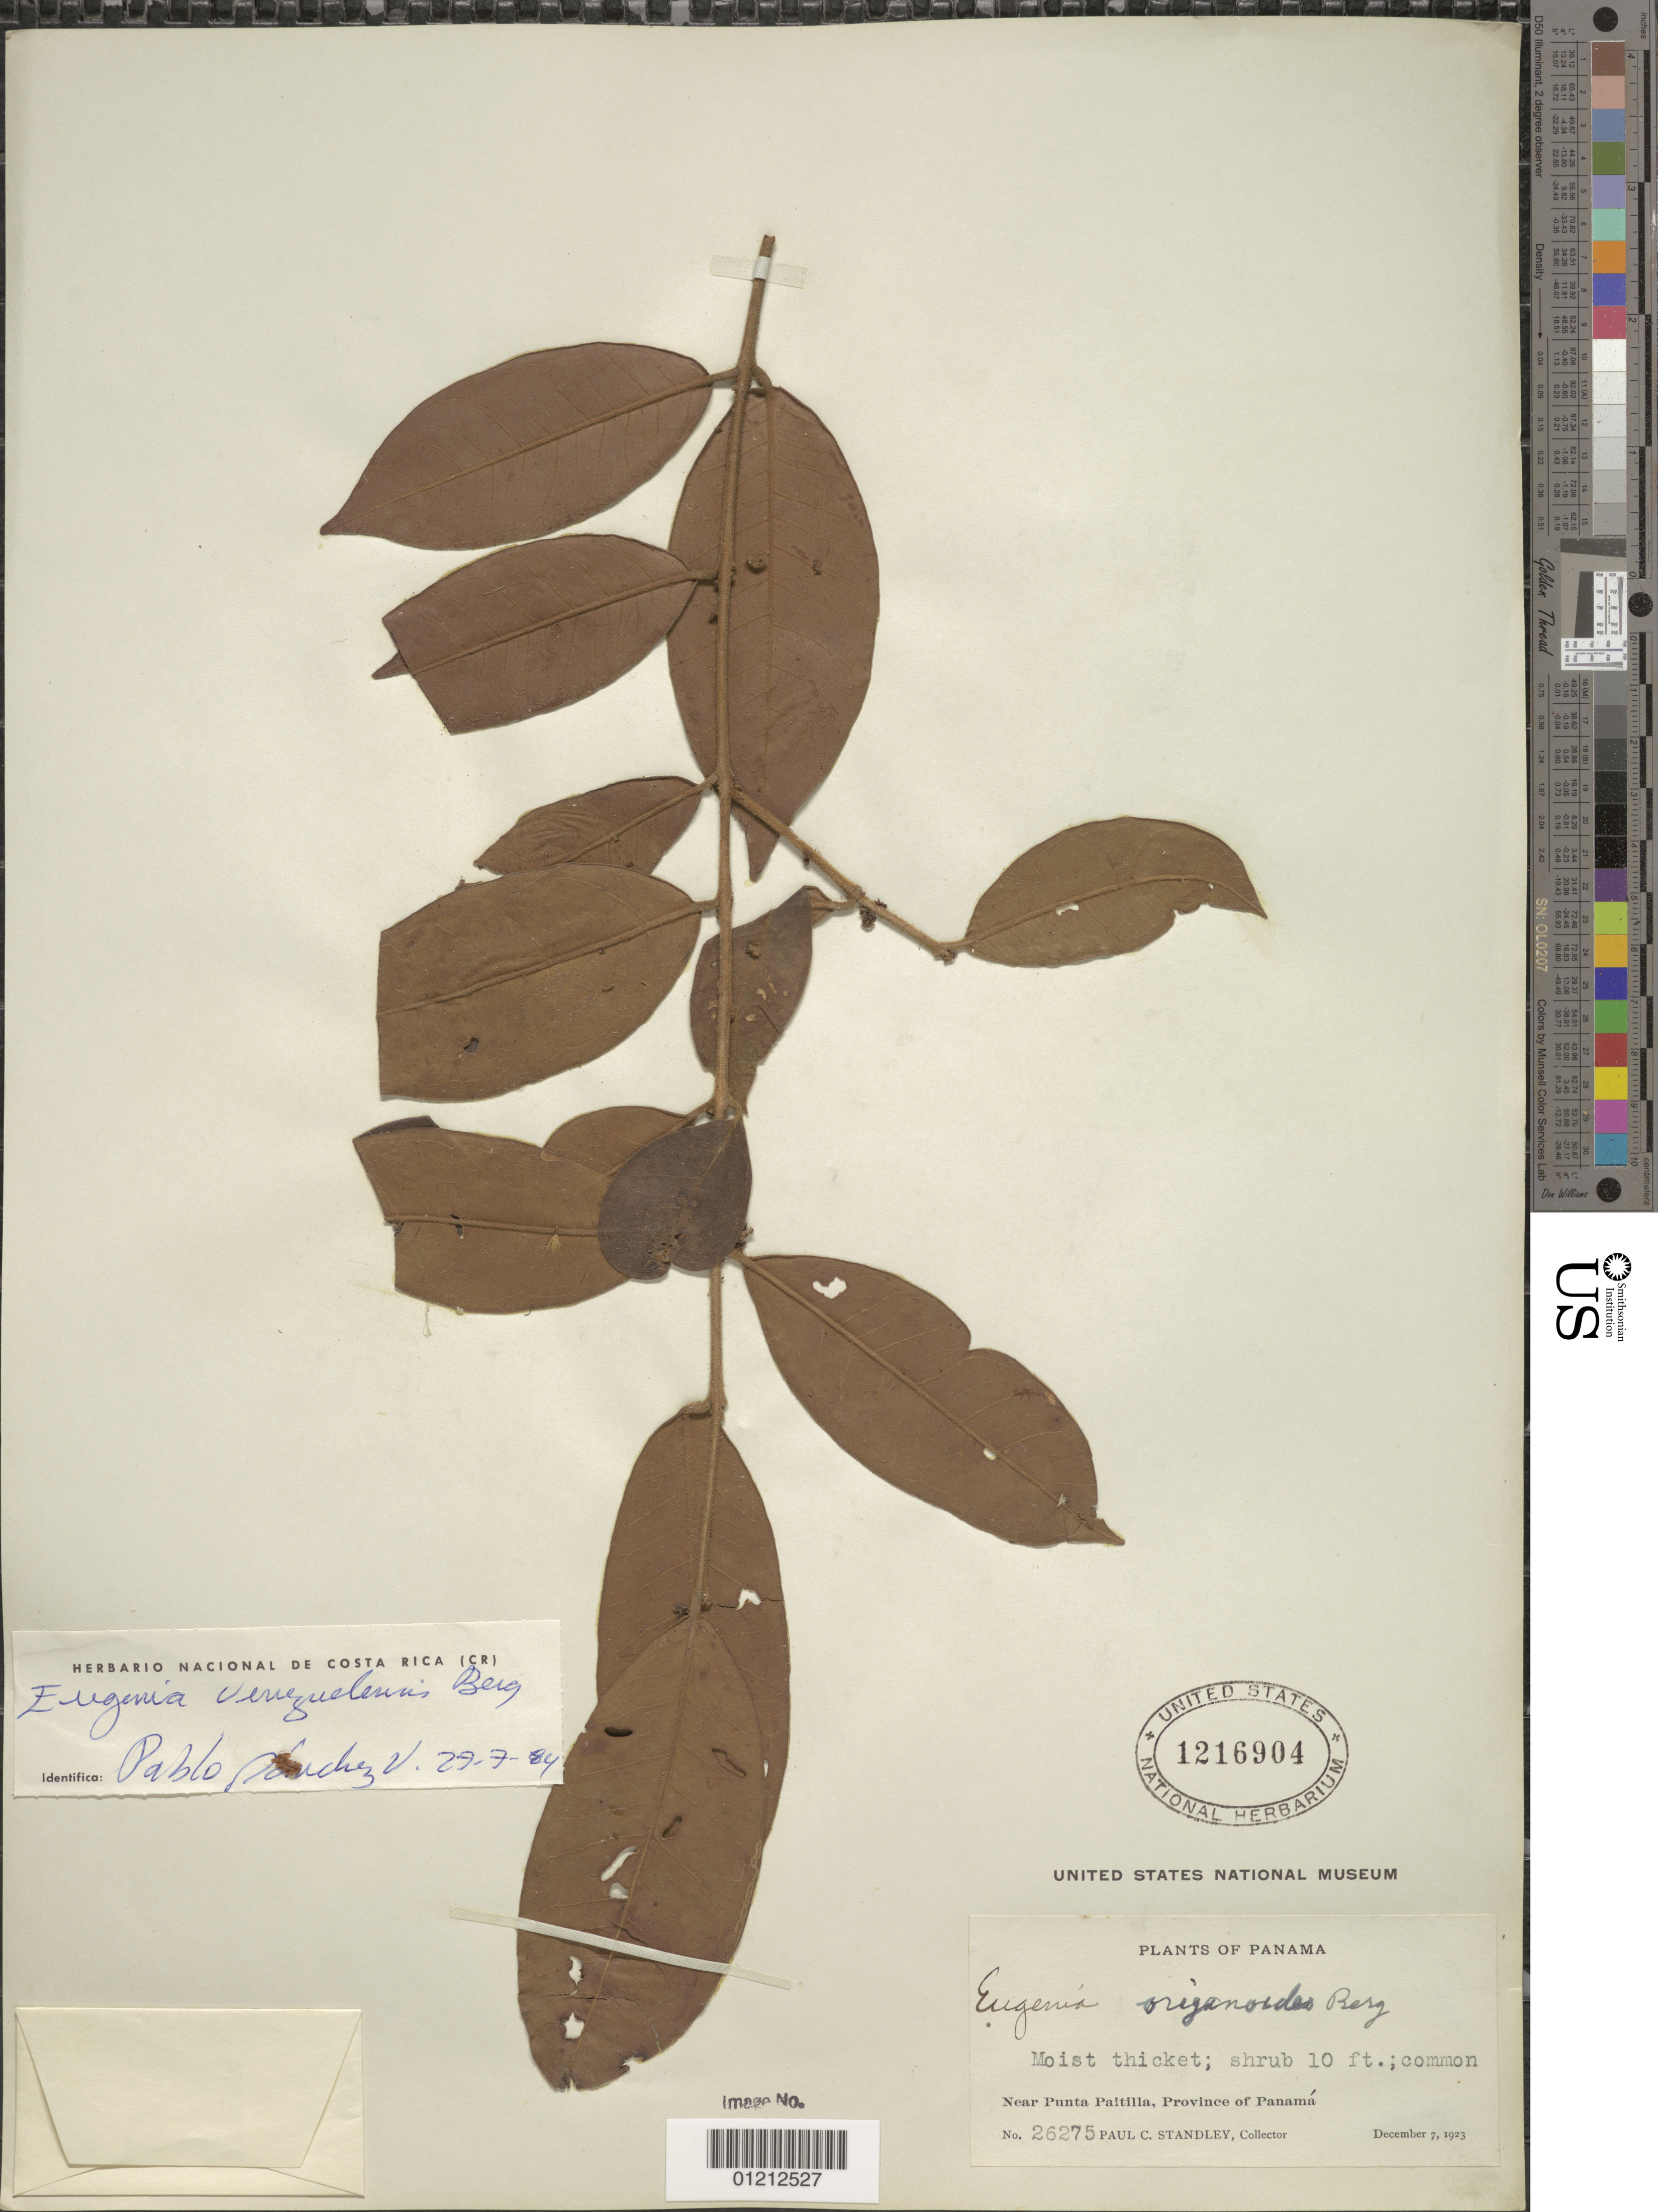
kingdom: Plantae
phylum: Tracheophyta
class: Magnoliopsida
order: Myrtales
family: Myrtaceae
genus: Eugenia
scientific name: Eugenia venezuelensis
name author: O. Berg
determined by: Sánchez Vindas, P. E.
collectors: P. C. Standley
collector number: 26275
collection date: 1923-12-07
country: Panama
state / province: Panamá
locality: Near Punta Paitilla.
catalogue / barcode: US 1216904